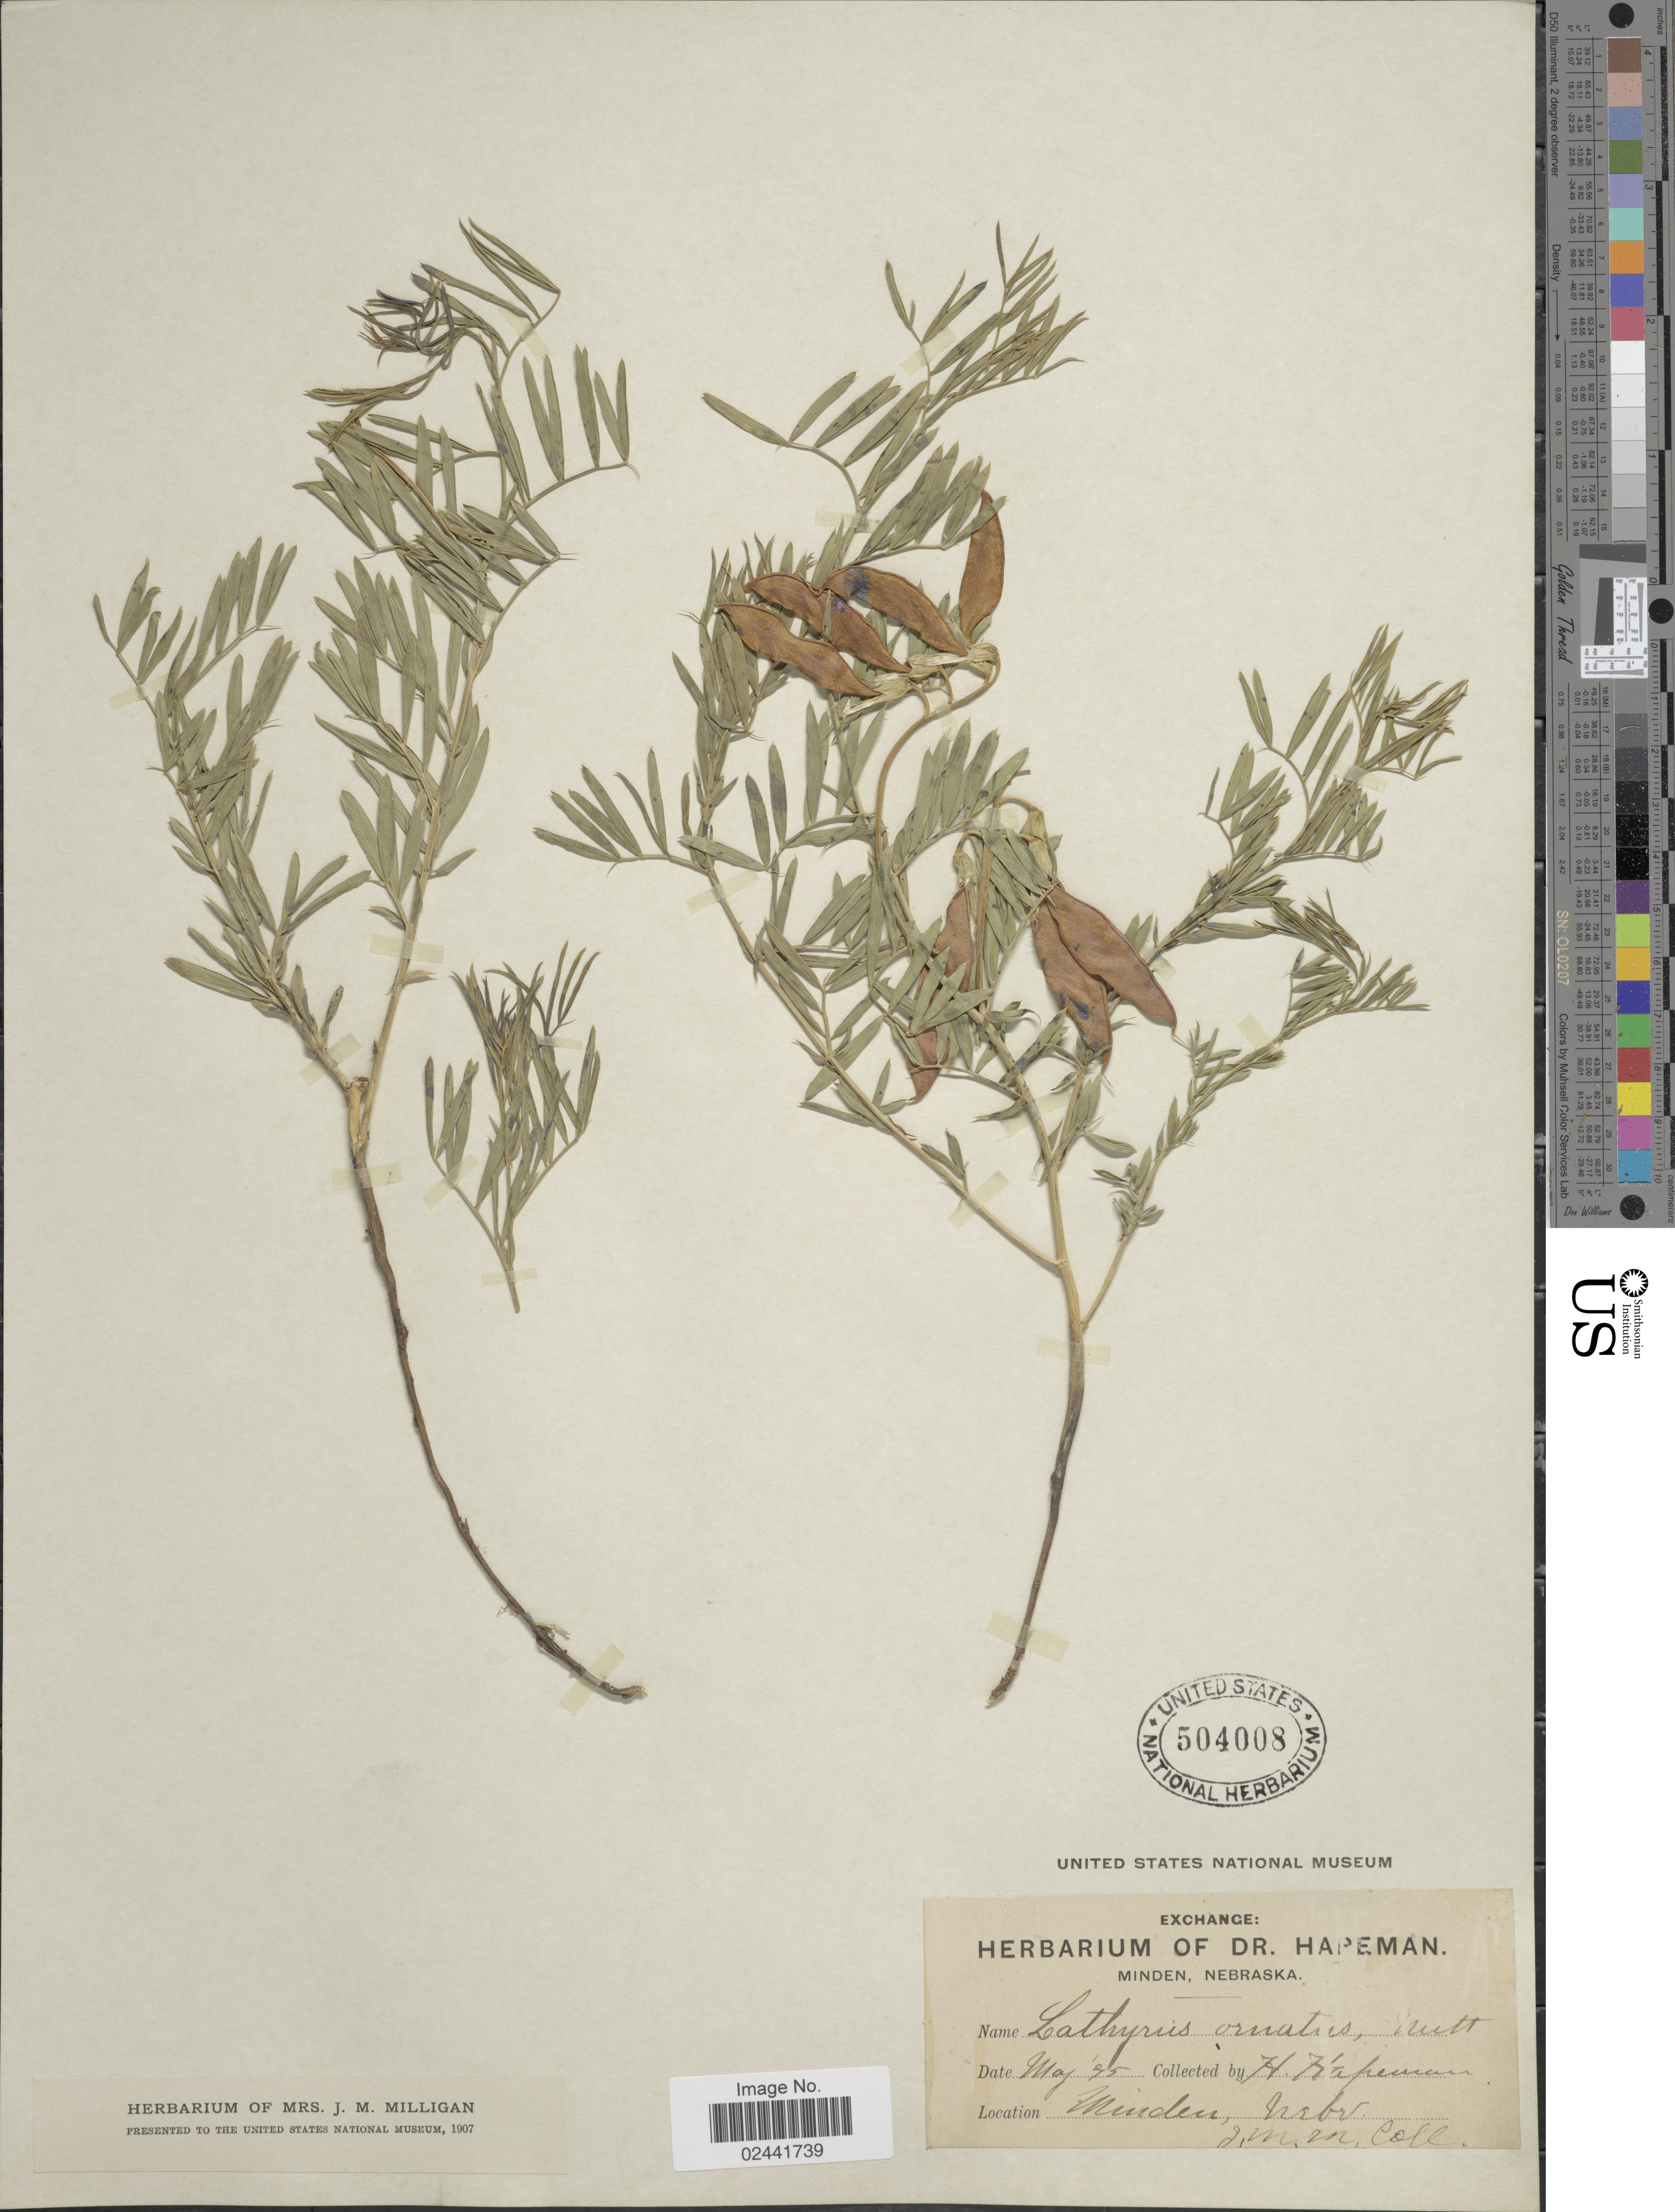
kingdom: Plantae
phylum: Tracheophyta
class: Magnoliopsida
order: Fabales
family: Fabaceae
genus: Lathyrus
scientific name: Lathyrus stipulaceus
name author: (Pursh) Butters & H. St. John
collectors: H. Hapeman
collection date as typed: Transcribed d/m/y: /5/75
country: United States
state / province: Nebraska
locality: Minden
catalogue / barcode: US 504008